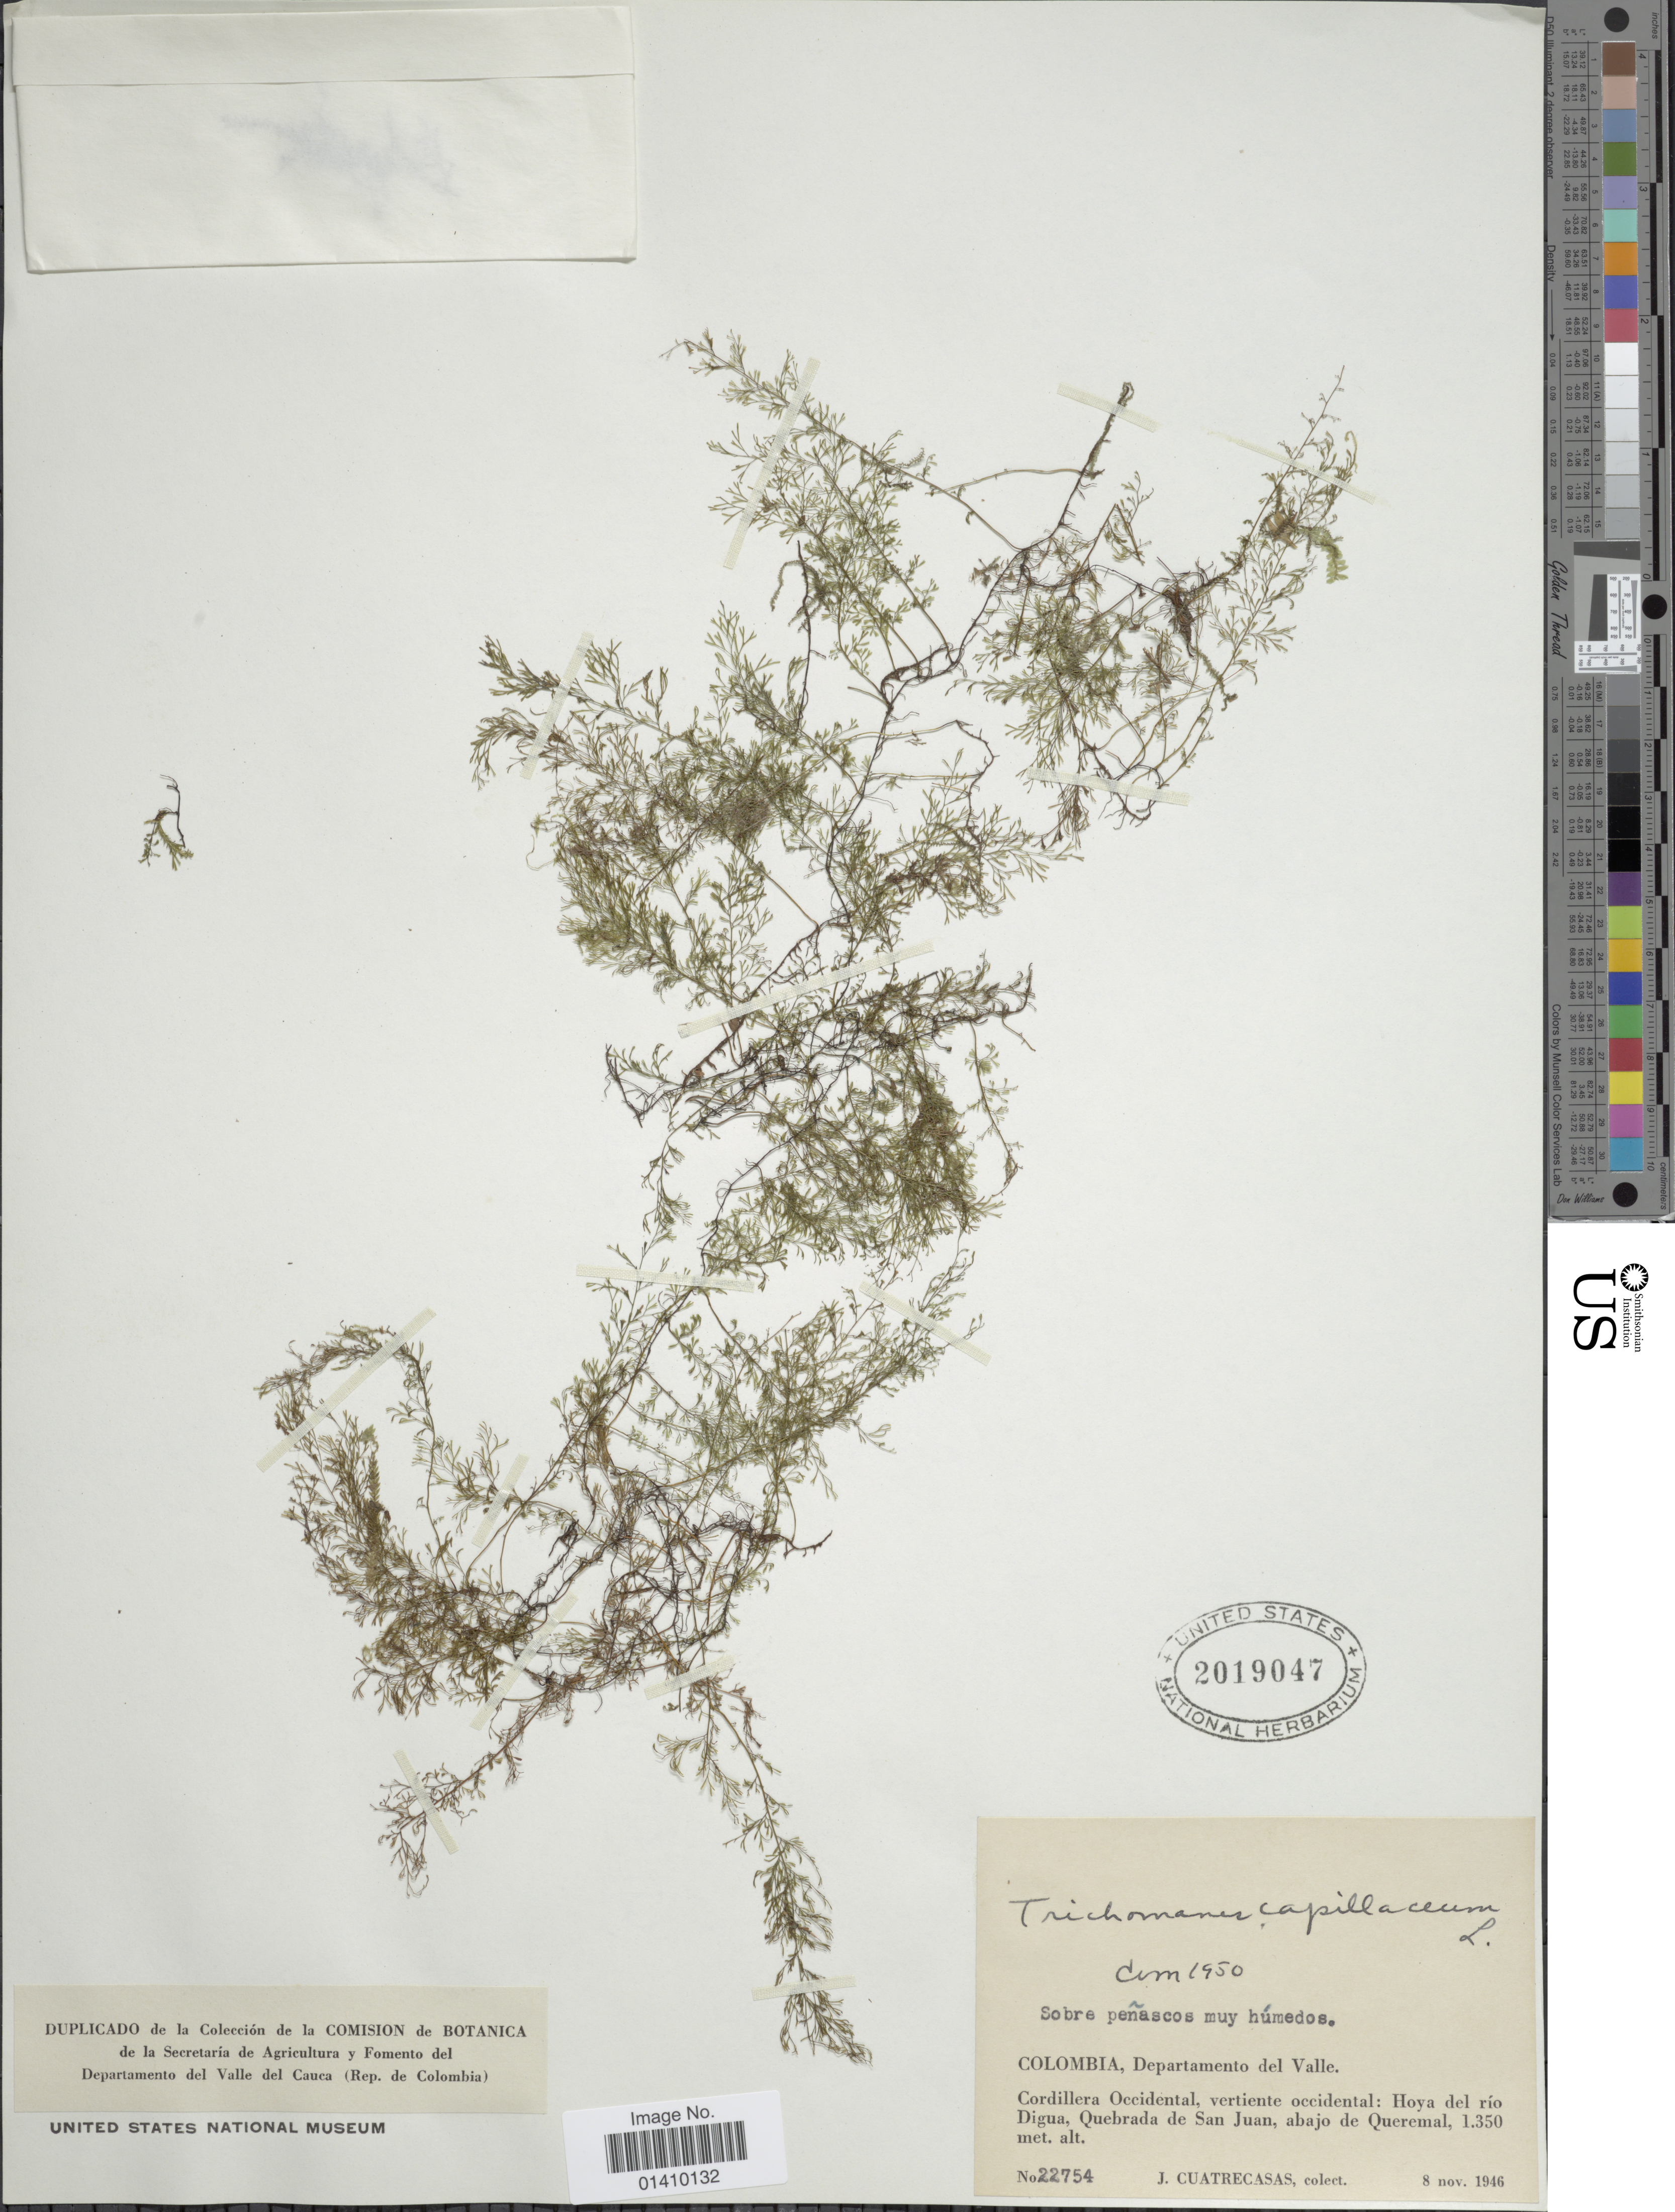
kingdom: Plantae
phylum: Tracheophyta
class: Polypodiopsida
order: Hymenophyllales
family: Hymenophyllaceae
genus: Polyphlebium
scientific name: Polyphlebium capillaceum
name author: (L.) Ebihara & Dubuisson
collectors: J. Cuatrecasas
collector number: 22754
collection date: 1946-11-08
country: Colombia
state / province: Valle del Cauca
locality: Departamento del Valle, Cordillera Occidental, vertiente occidental: Hoya del rio Digua, Quebrada de San Juan, abajo de Queremal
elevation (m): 1350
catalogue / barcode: US 2019047